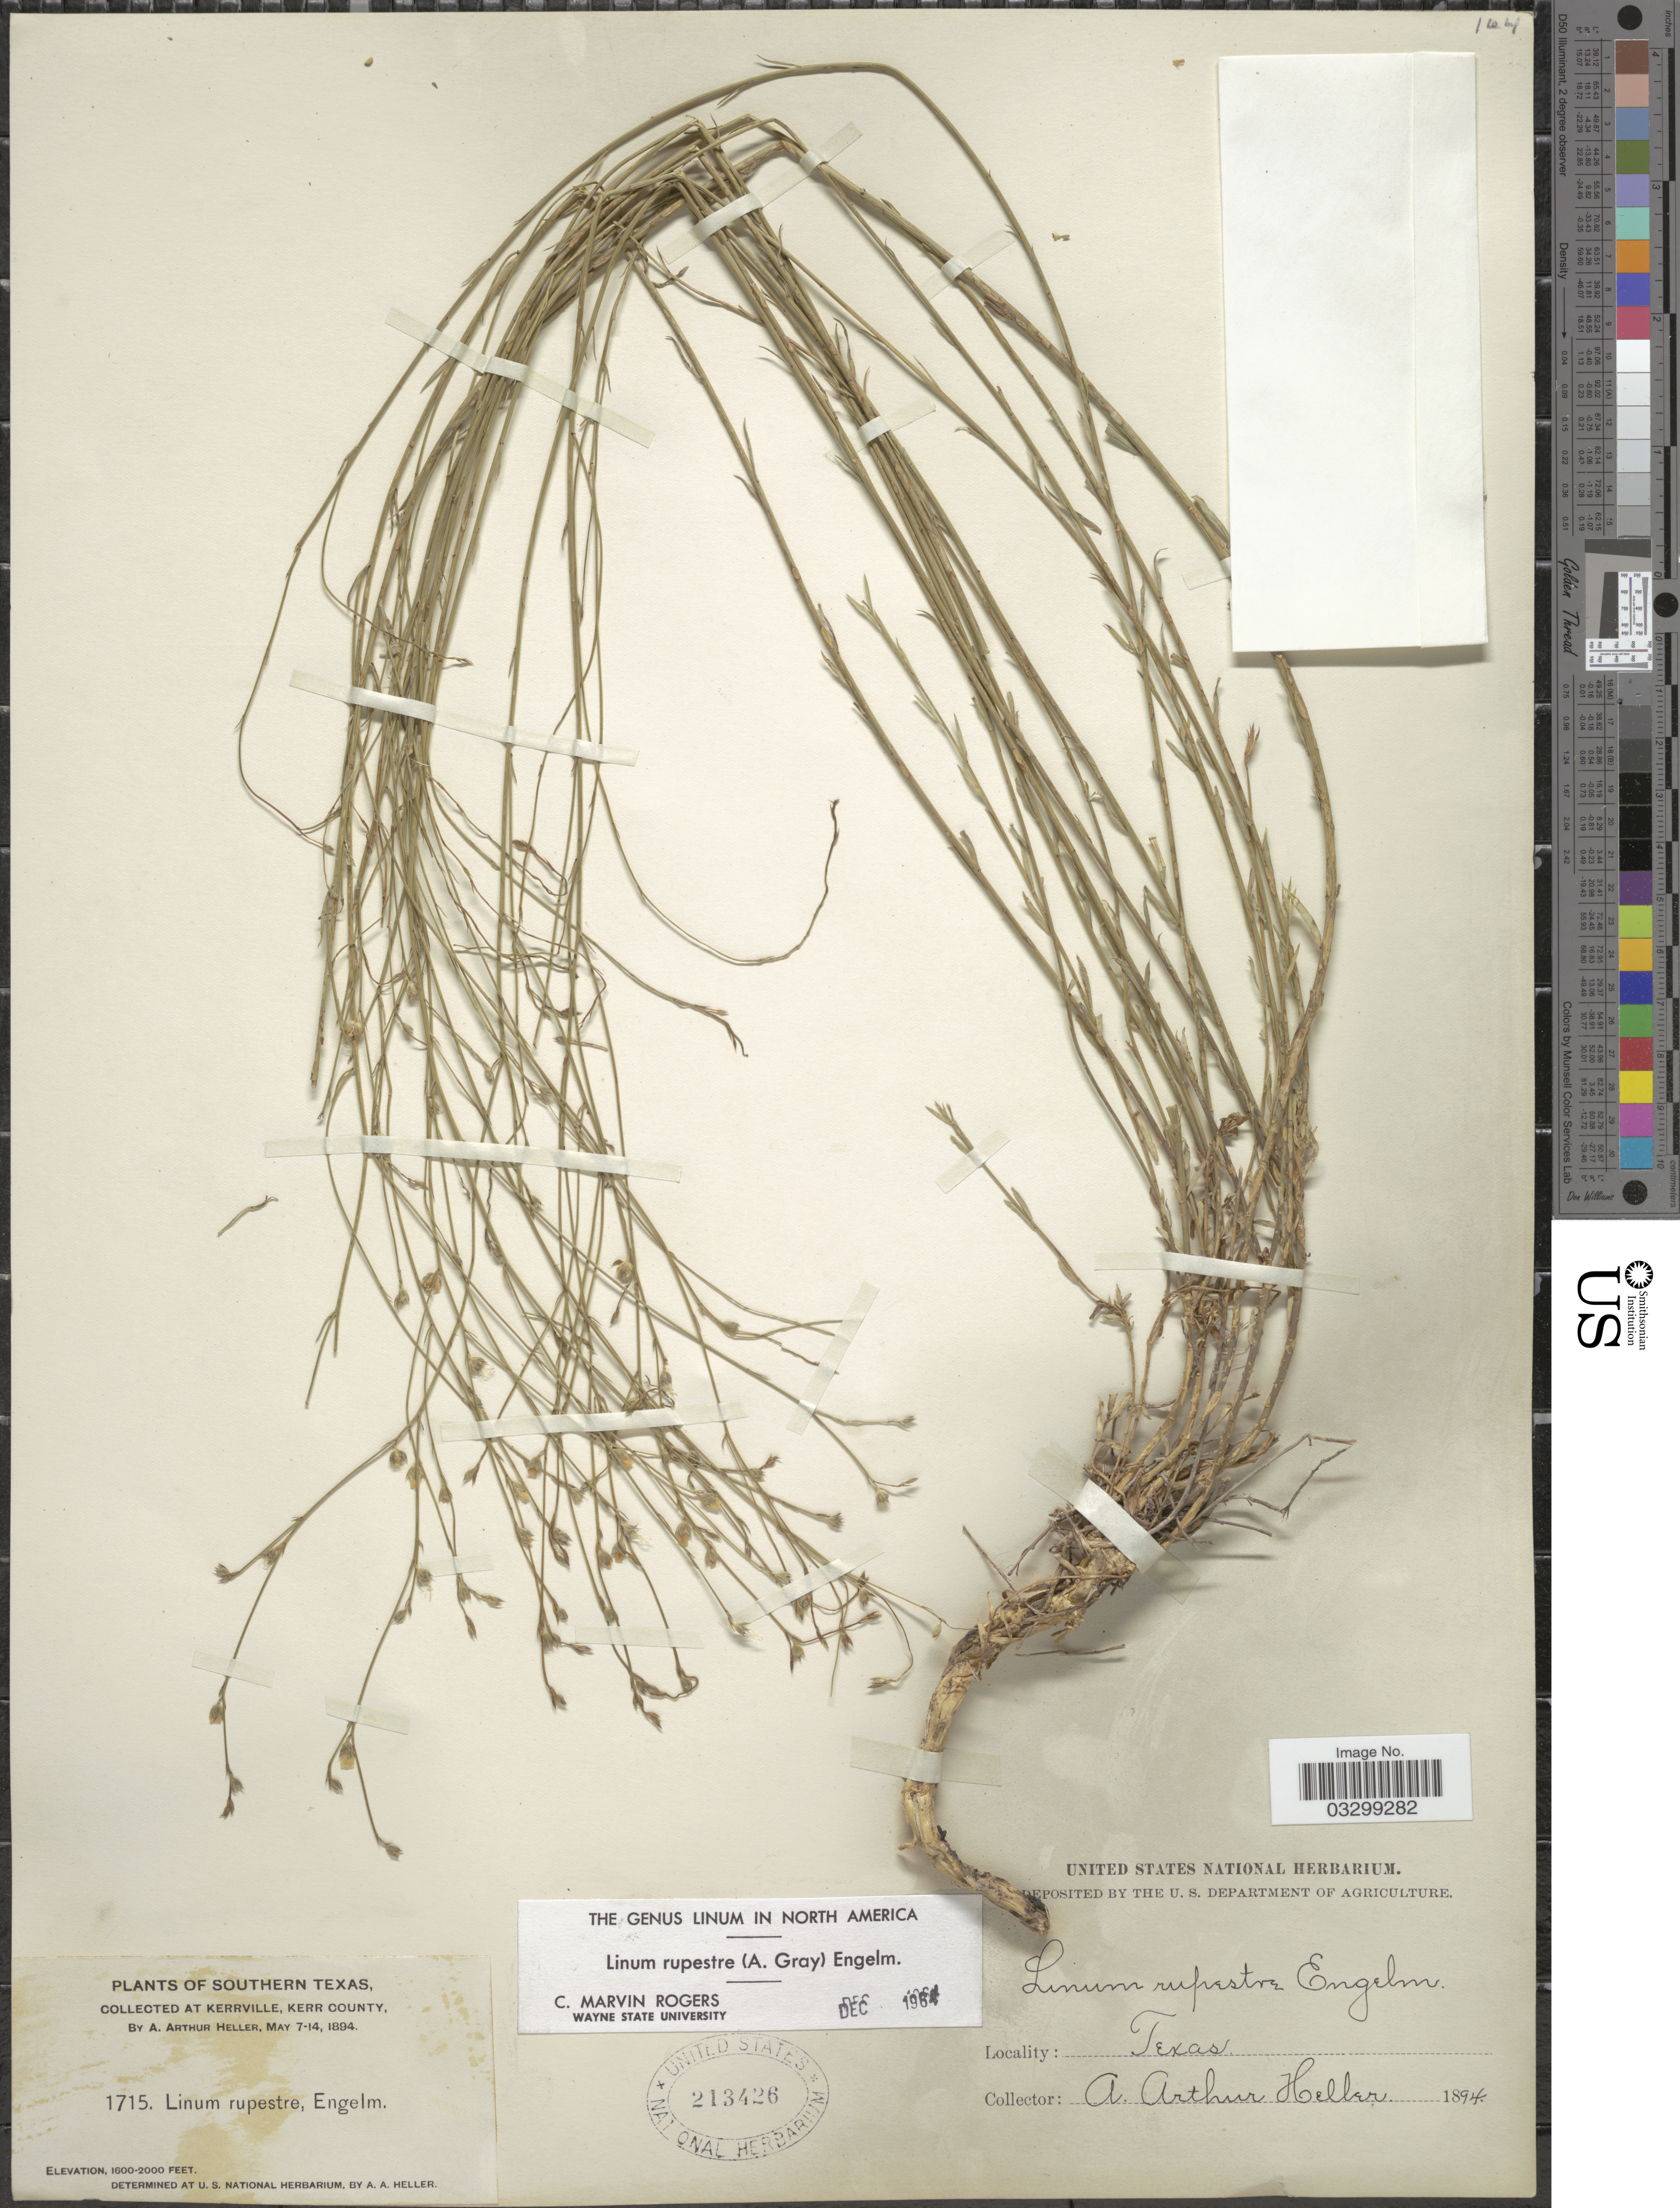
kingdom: Plantae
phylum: Tracheophyta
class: Magnoliopsida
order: Malpighiales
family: Linaceae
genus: Linum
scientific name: Linum rupestre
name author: Engelm.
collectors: A. A. Heller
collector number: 1715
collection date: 1894-05-07/1894-05-14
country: United States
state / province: Texas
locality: Southern Texas. Kerrville, Kerr County.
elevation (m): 488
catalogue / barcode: US 213426